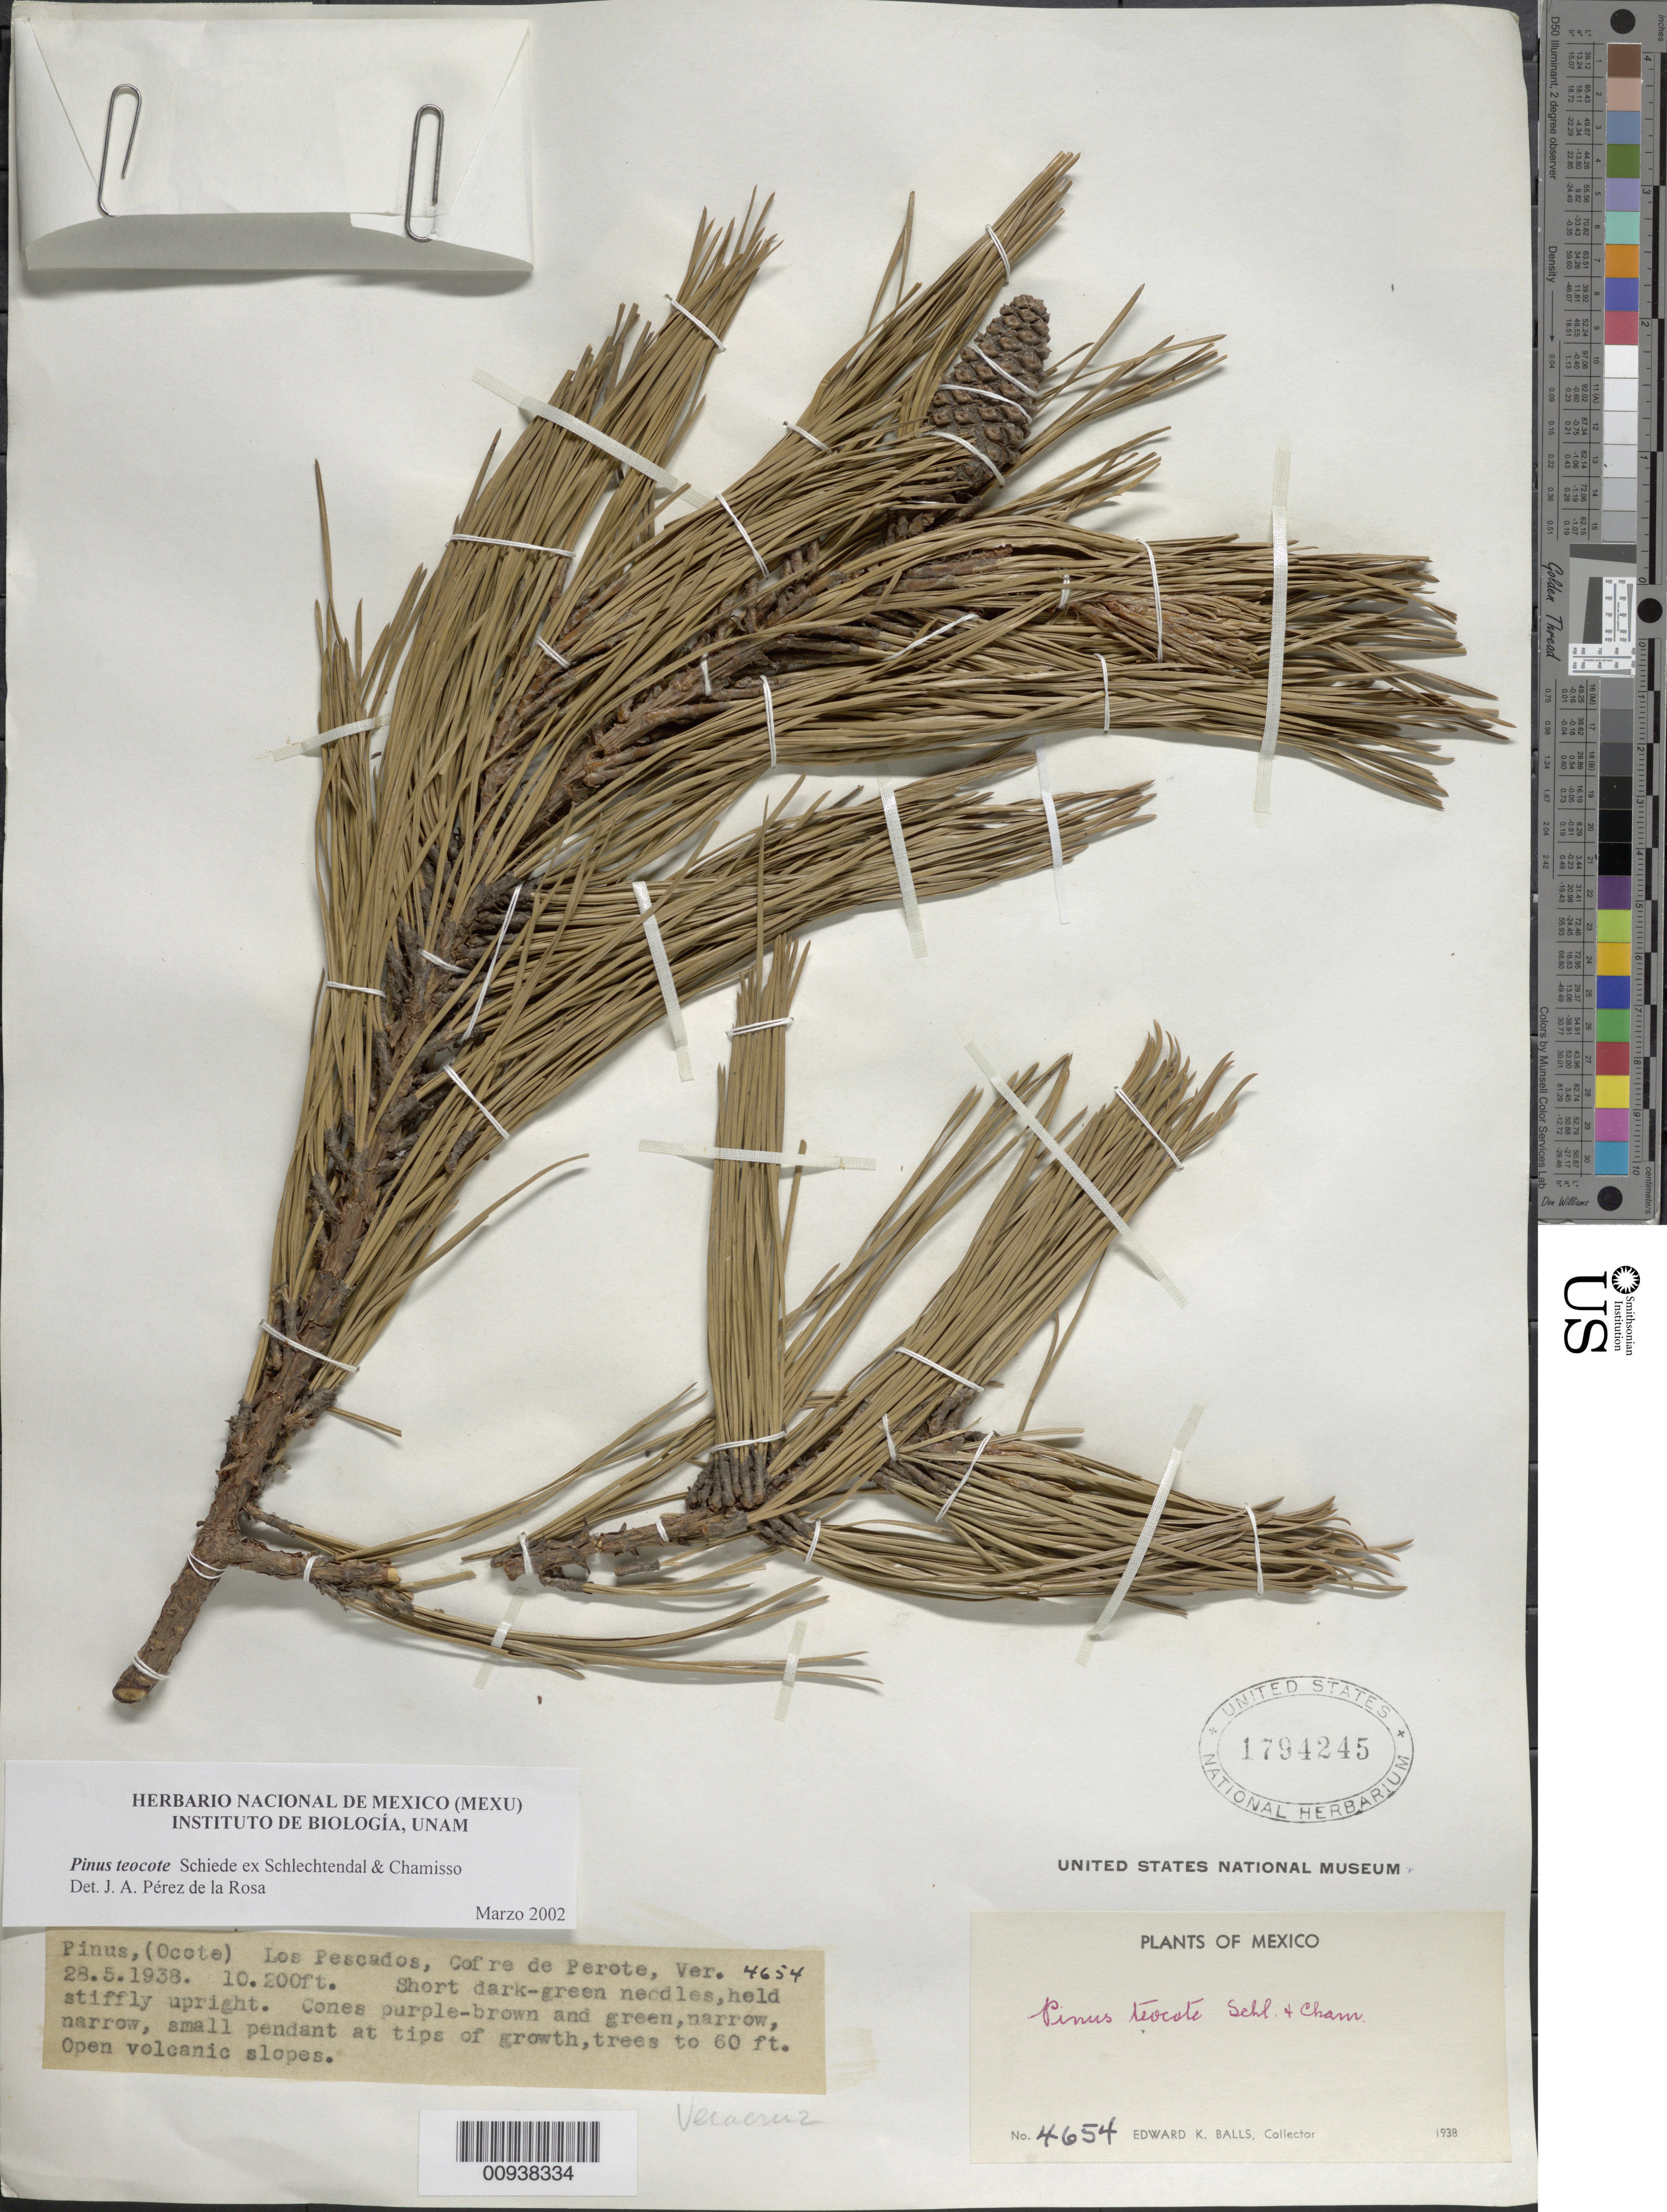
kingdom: Plantae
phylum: Tracheophyta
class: Pinopsida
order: Pinales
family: Pinaceae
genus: Pinus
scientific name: Pinus teocote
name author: Schltdl. & Cham.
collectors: E. K. Balls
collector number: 4654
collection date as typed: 28 May 1938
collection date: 1938-05-28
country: Mexico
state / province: Veracruz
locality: Los Pescados, Cofre del Perote.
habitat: Open volcanic slopes.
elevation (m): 3109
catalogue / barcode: US 1794245